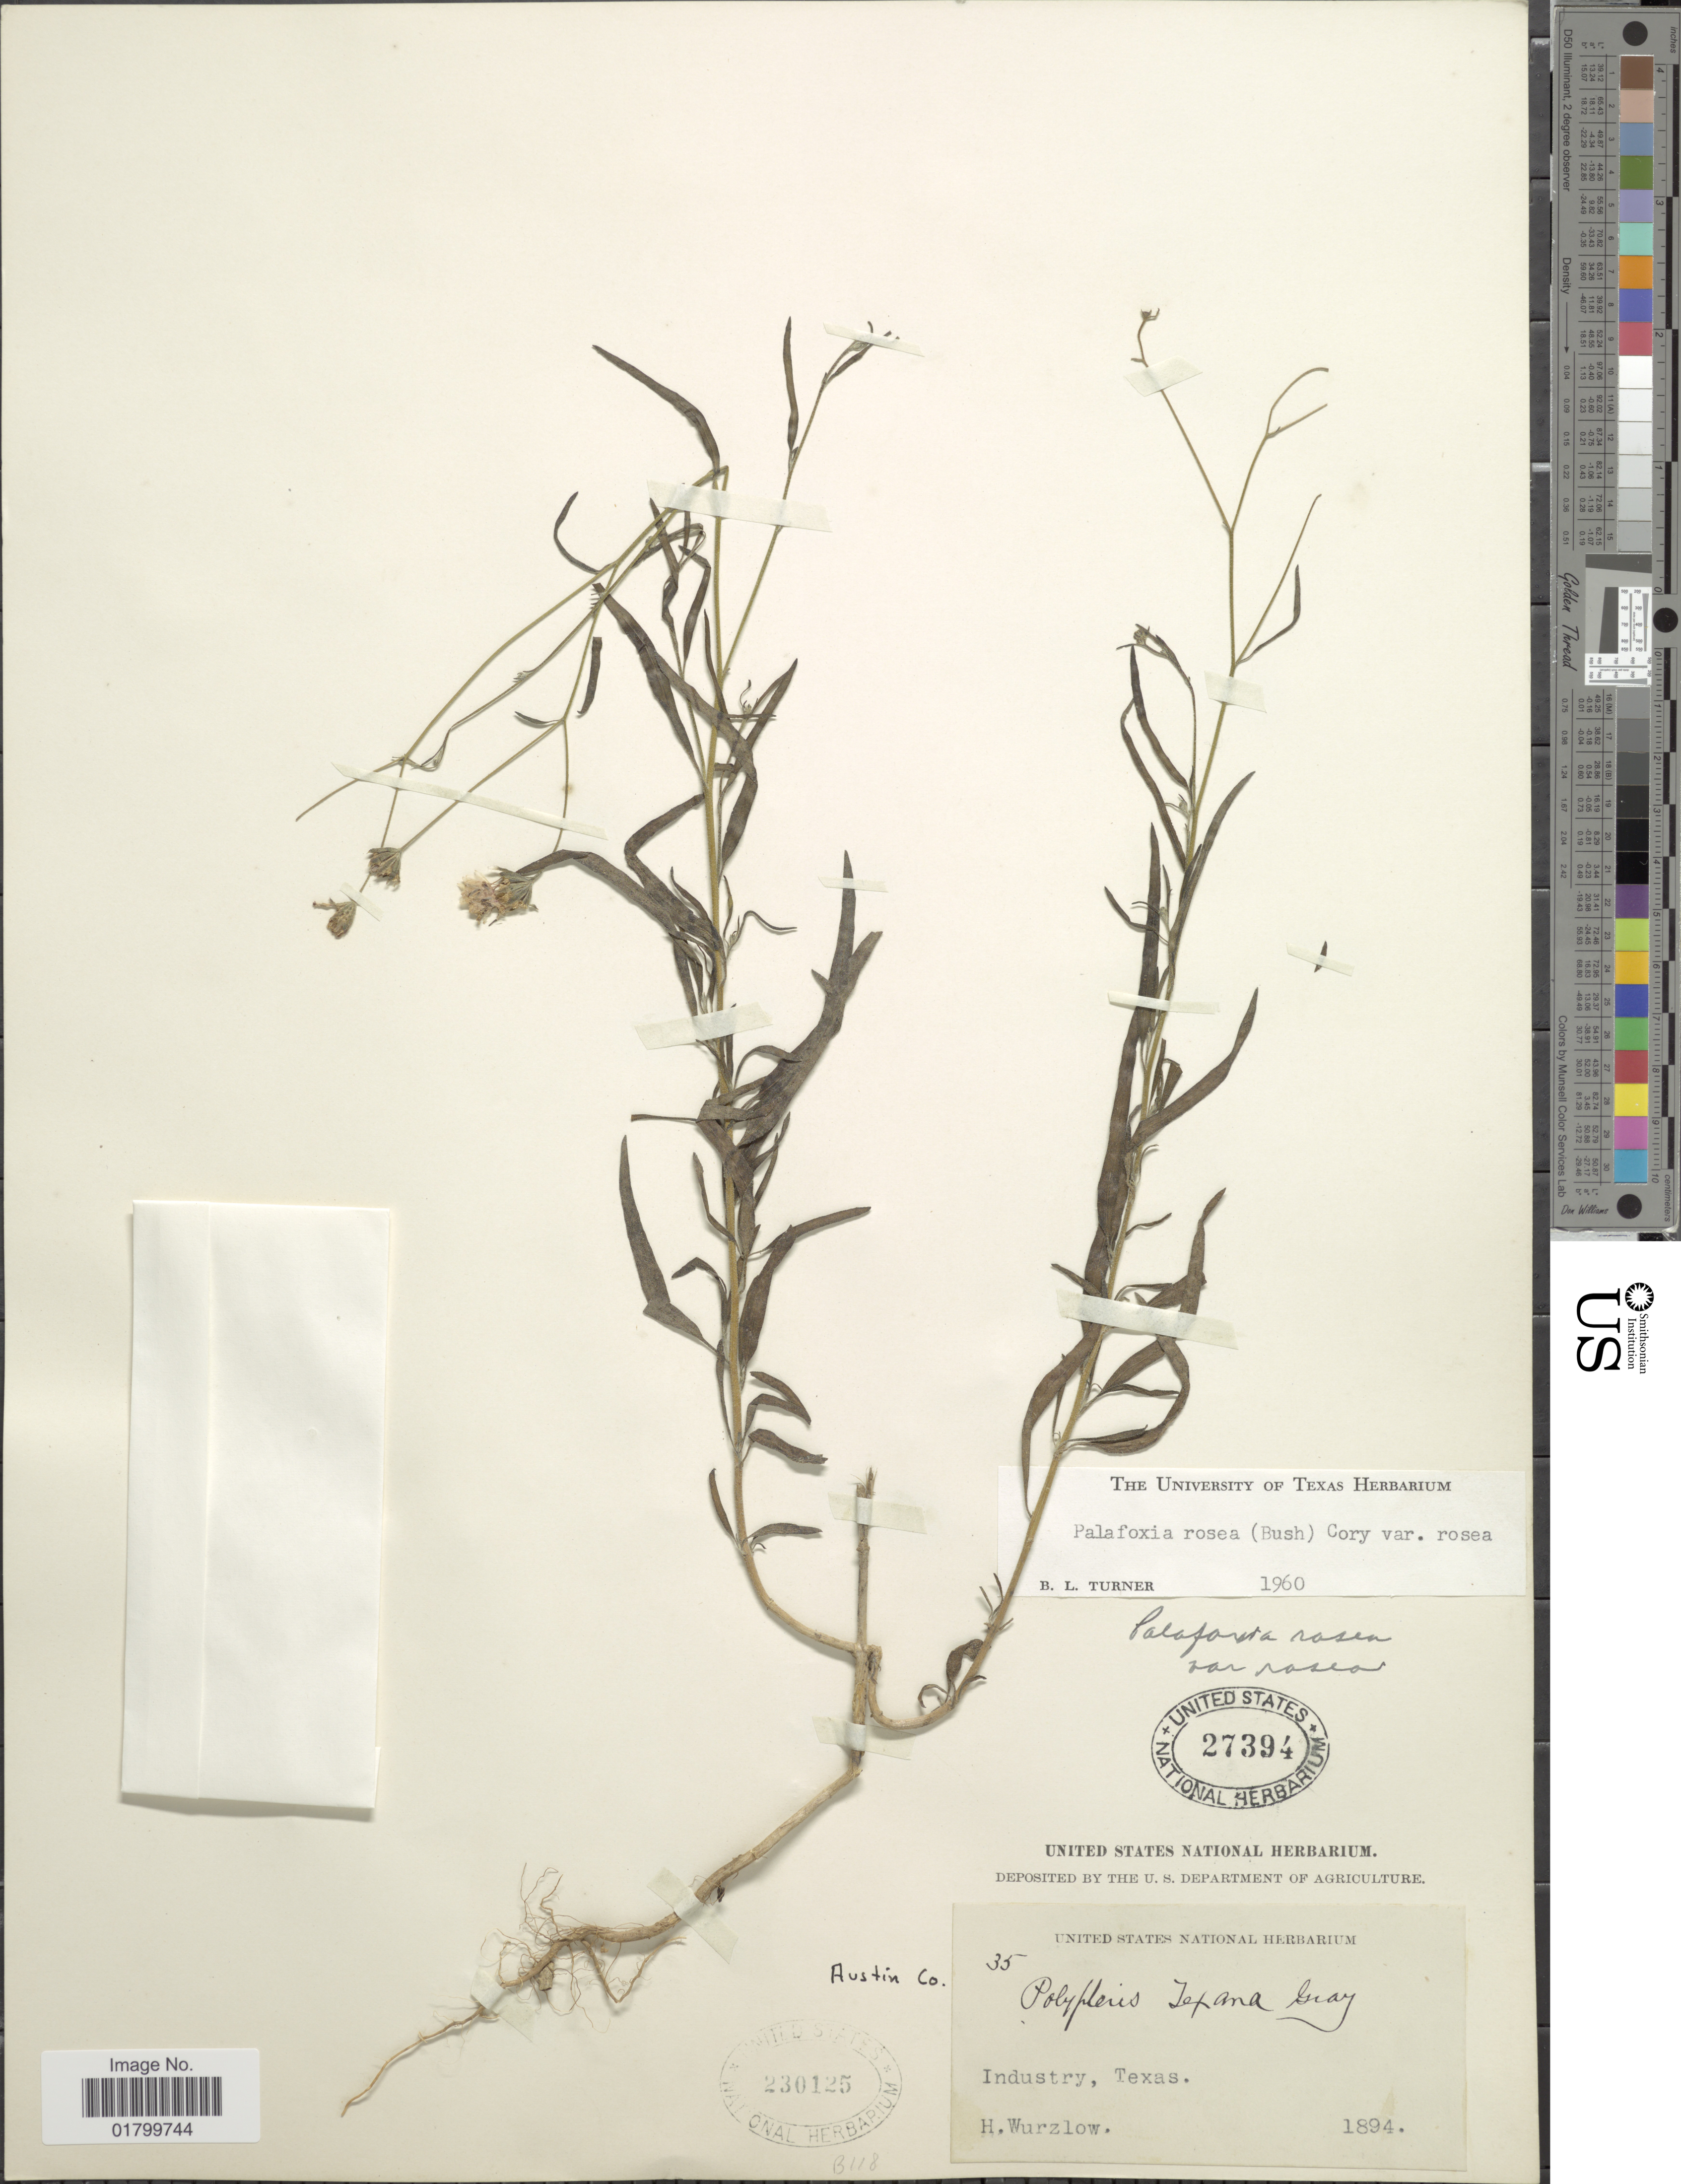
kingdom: Plantae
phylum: Tracheophyta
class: Magnoliopsida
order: Asterales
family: Asteraceae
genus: Palafoxia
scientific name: Palafoxia rosea var. rosea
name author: (Bush) Cory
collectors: H. Wurzlow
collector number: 35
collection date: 1894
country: United States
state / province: Texas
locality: Industry, Texas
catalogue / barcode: US 27394